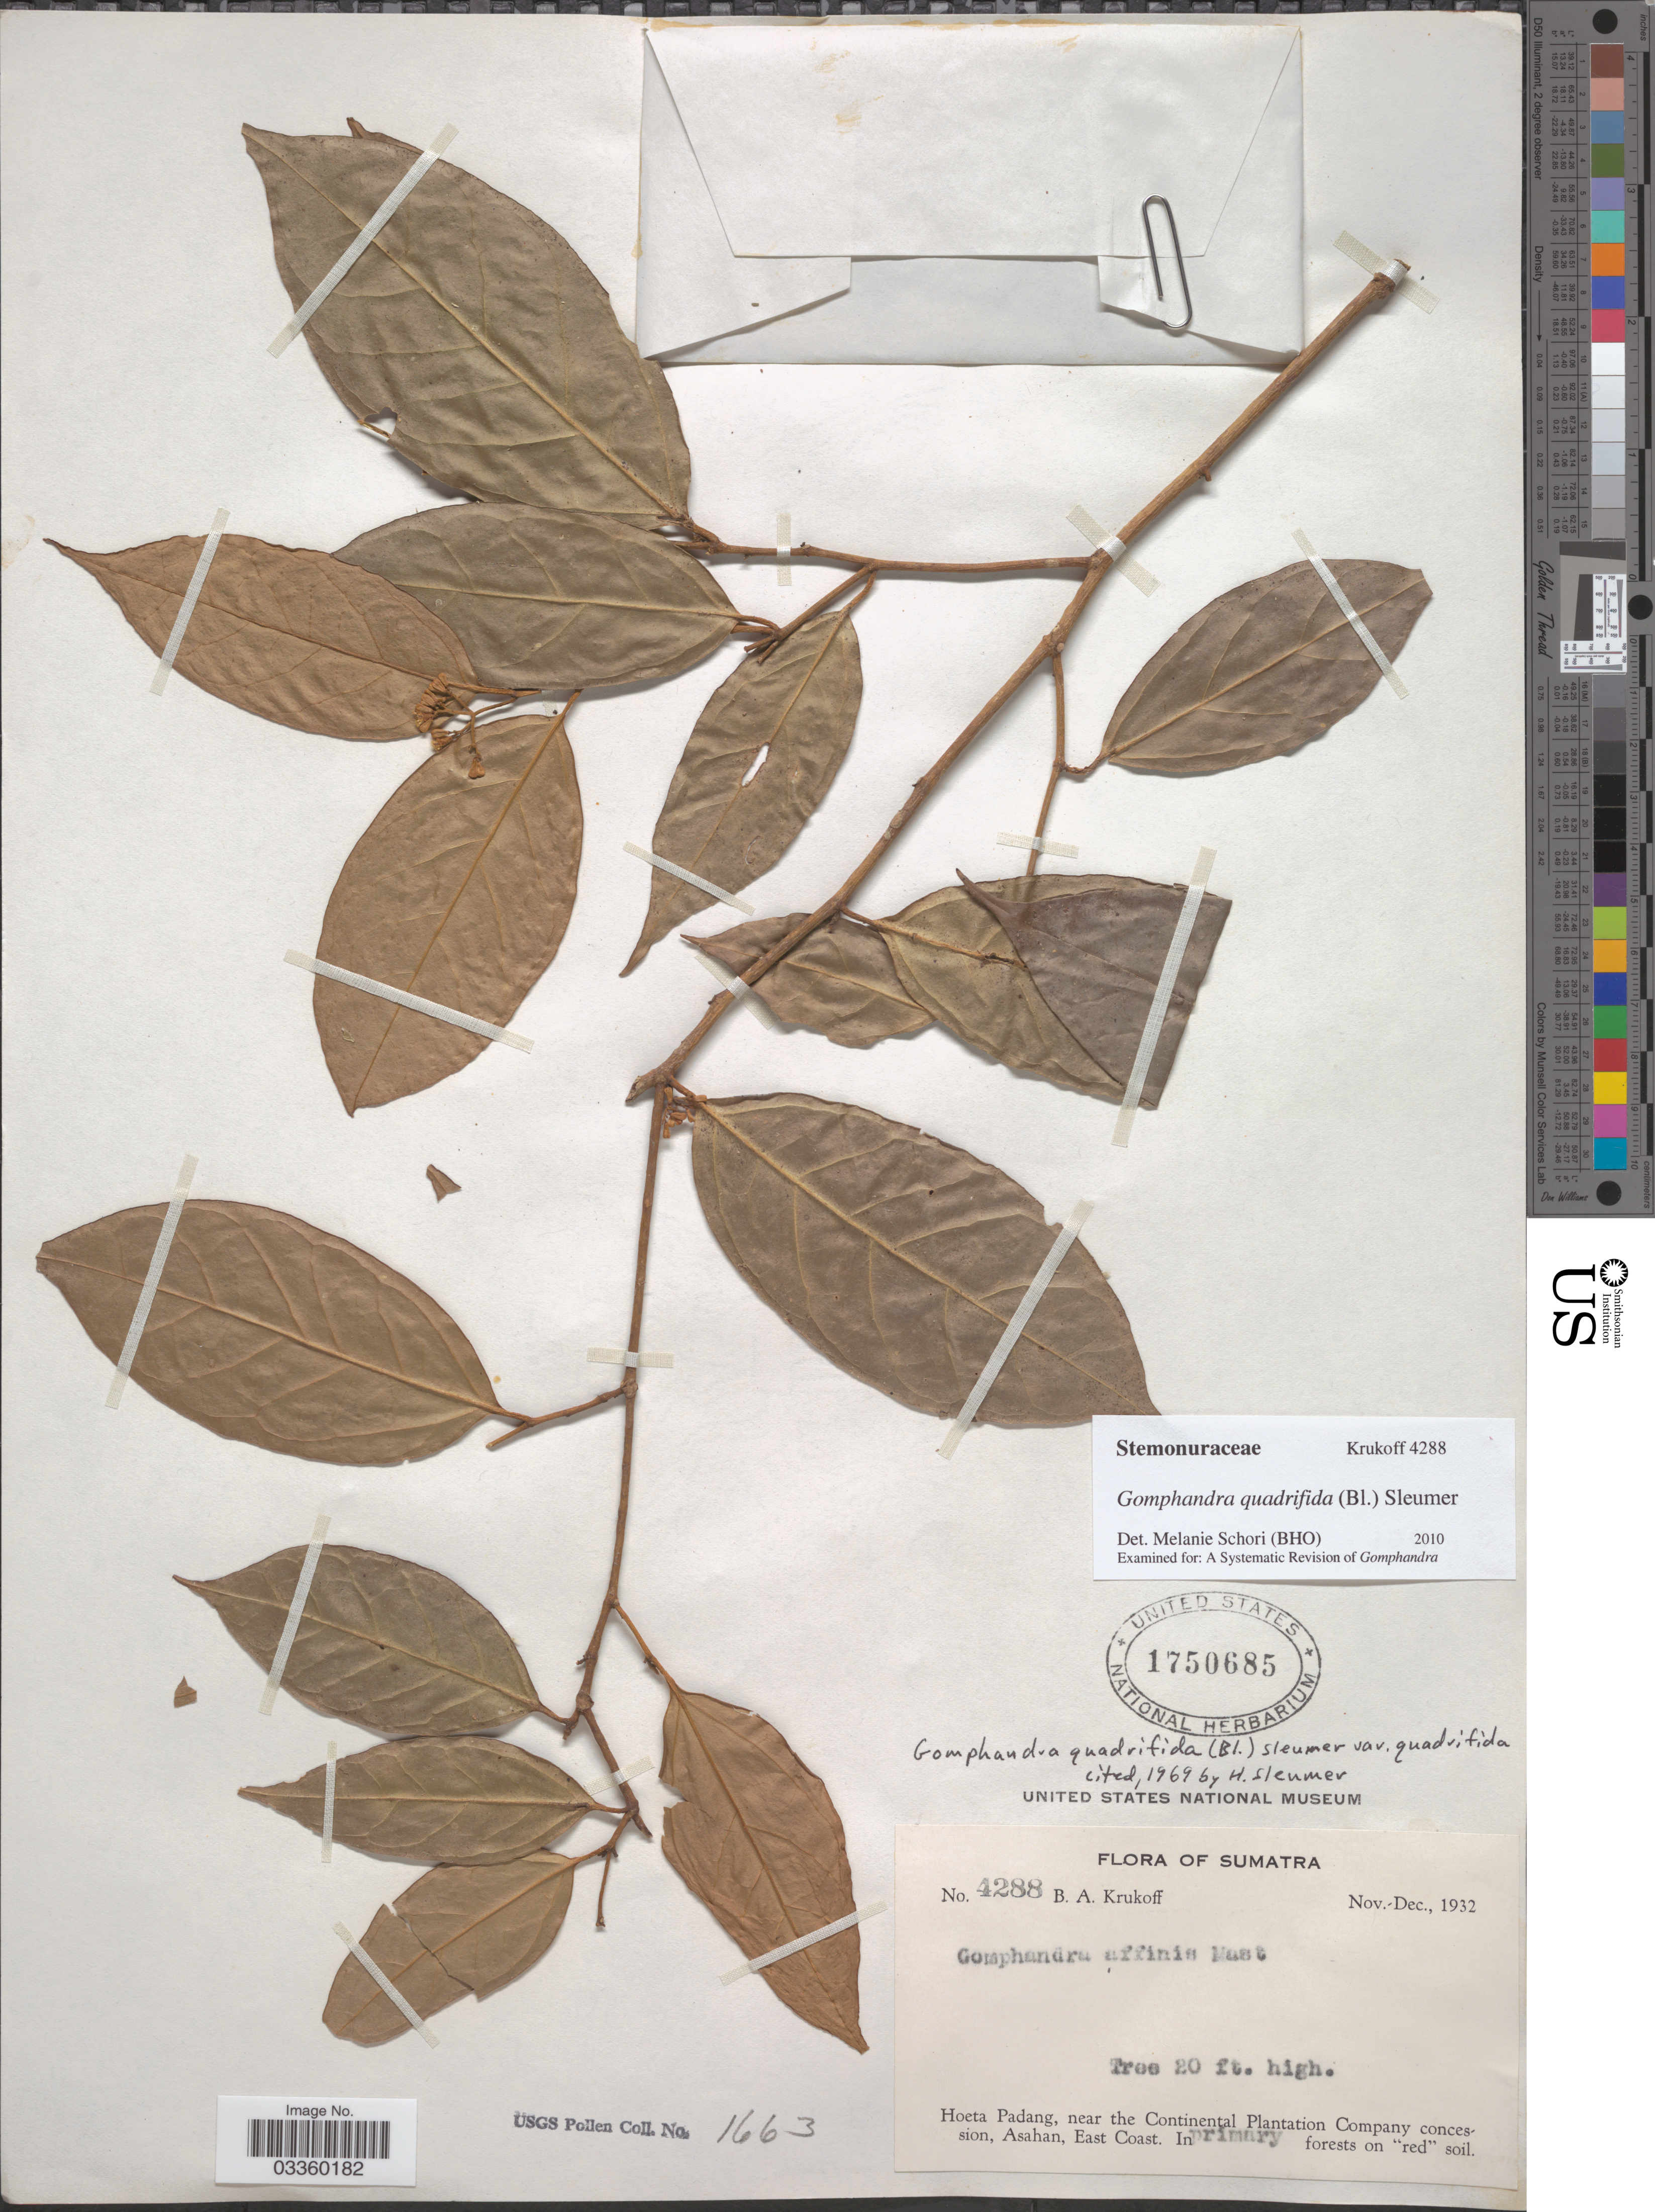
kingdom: Plantae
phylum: Tracheophyta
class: Magnoliopsida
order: Cardiopteridales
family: Stemonuraceae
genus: Gomphandra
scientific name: Gomphandra quadrifida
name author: (Blume) Sleumer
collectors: B. A. Krukoff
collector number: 4288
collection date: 1932-11/1932-12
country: Indonesia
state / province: Sumatra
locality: Hoeta Padang, near the Continental Plantation Company concession, Asahan, East Coast.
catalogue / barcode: US 1750685